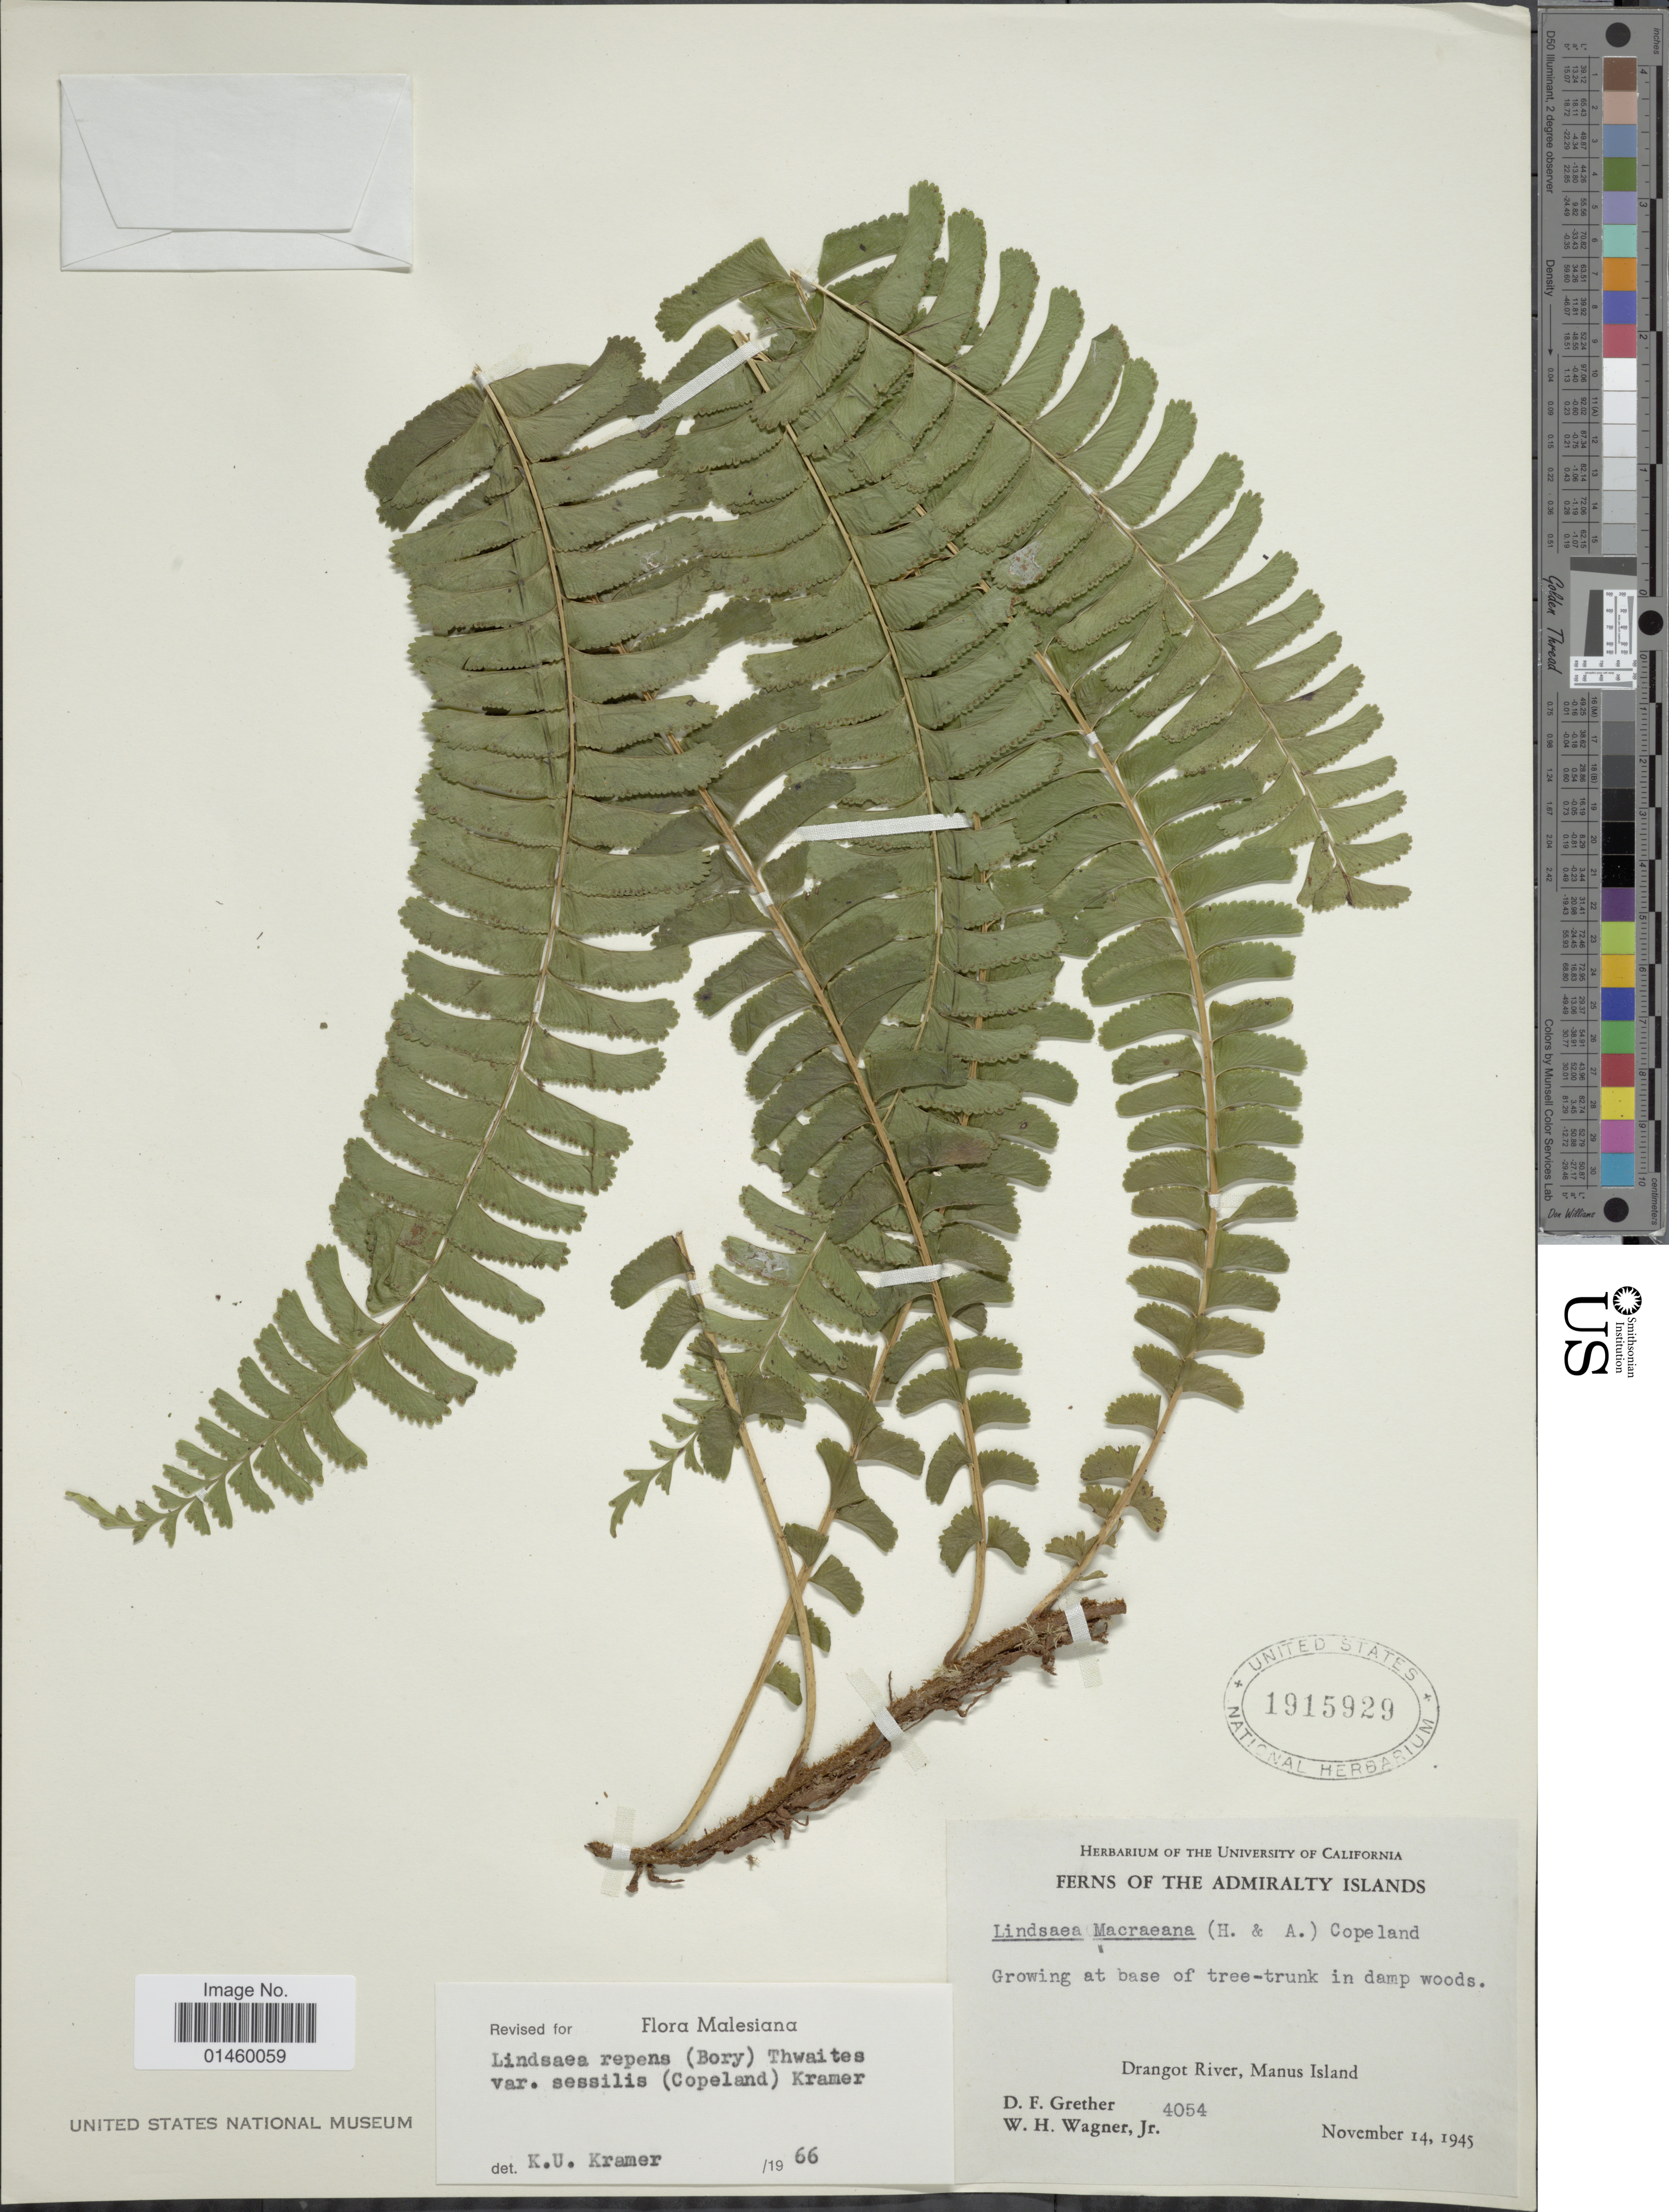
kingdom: Plantae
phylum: Tracheophyta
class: Polypodiopsida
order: Polypodiales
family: Lindsaeaceae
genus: Lindsaea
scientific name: Lindsaea repens var. sessilis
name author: (Copel.) K.U. Kramer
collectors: D. F. Grether & W. H. Wagner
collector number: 4054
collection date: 1945-11-14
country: Papua New Guinea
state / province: Manus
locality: Admiralty Islands. Drangot River, Manus Island.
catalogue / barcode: US 1915929